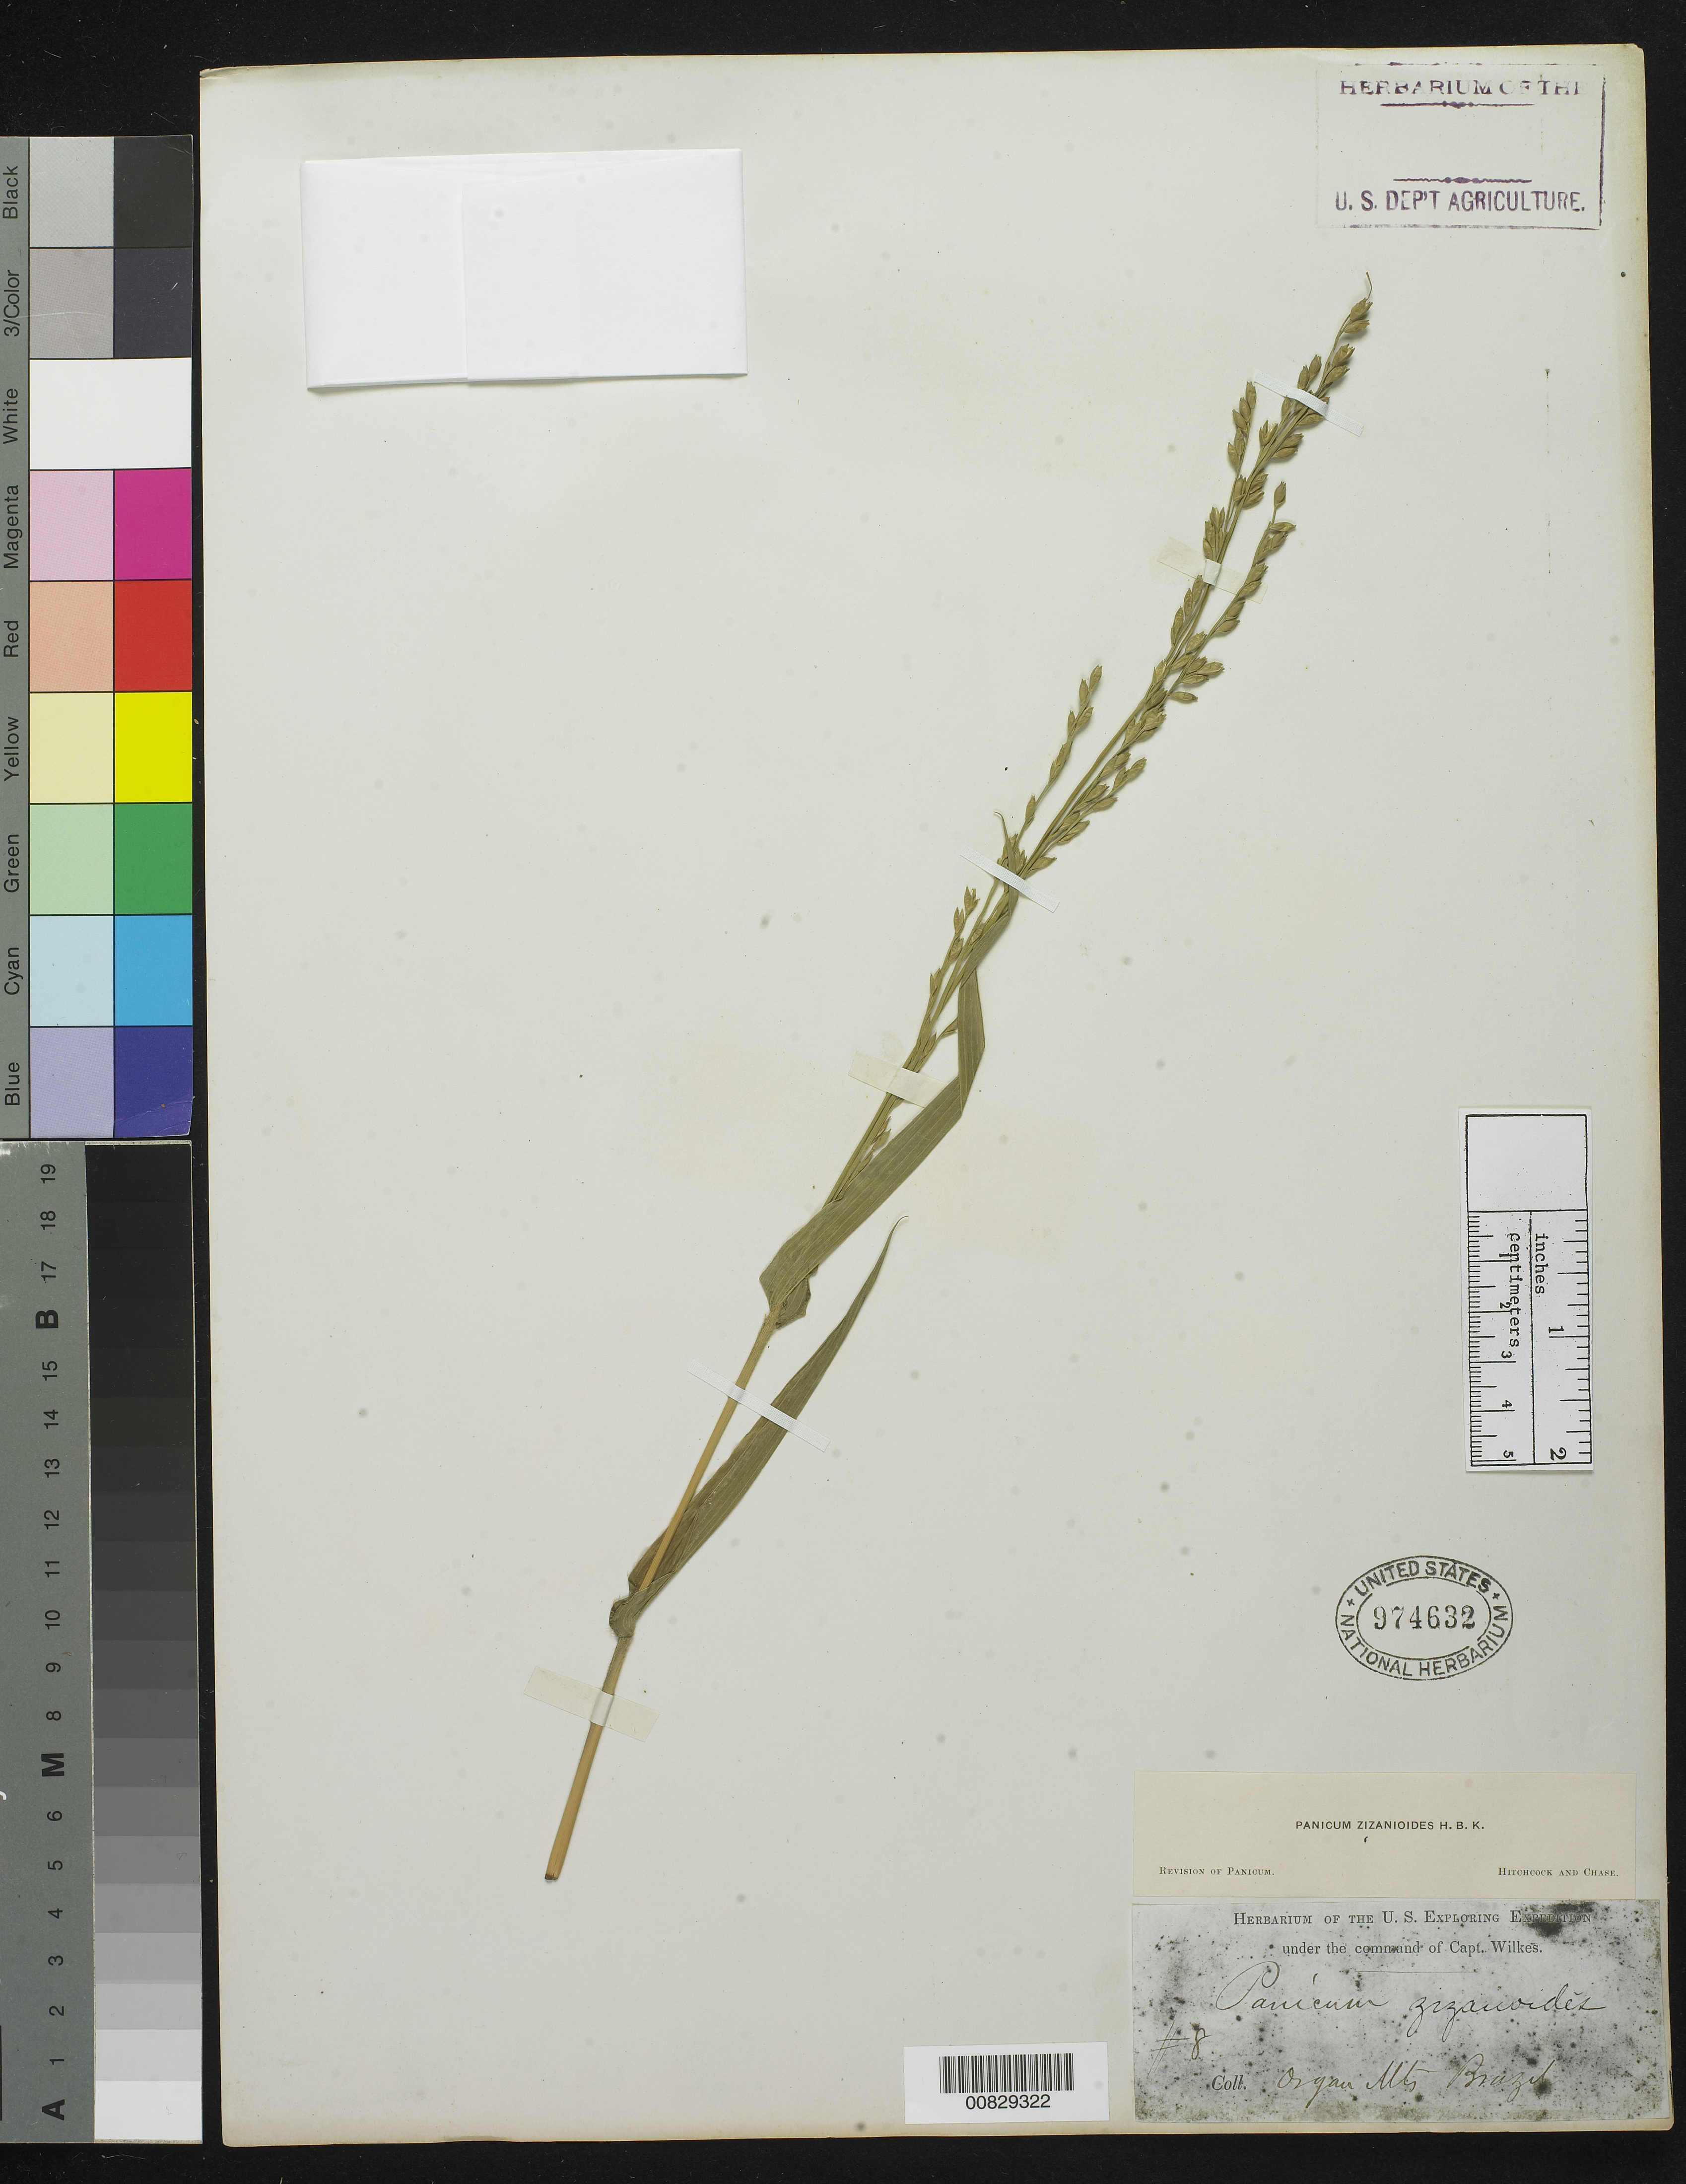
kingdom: Plantae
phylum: Tracheophyta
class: Liliopsida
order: Poales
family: Poaceae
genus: Acroceras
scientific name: Acroceras zizanioides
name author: (Kunth) Dandy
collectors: Wilkes Explor. Exped.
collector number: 8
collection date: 1838/1842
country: Brazil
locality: Organ Mts.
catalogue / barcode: US 974632